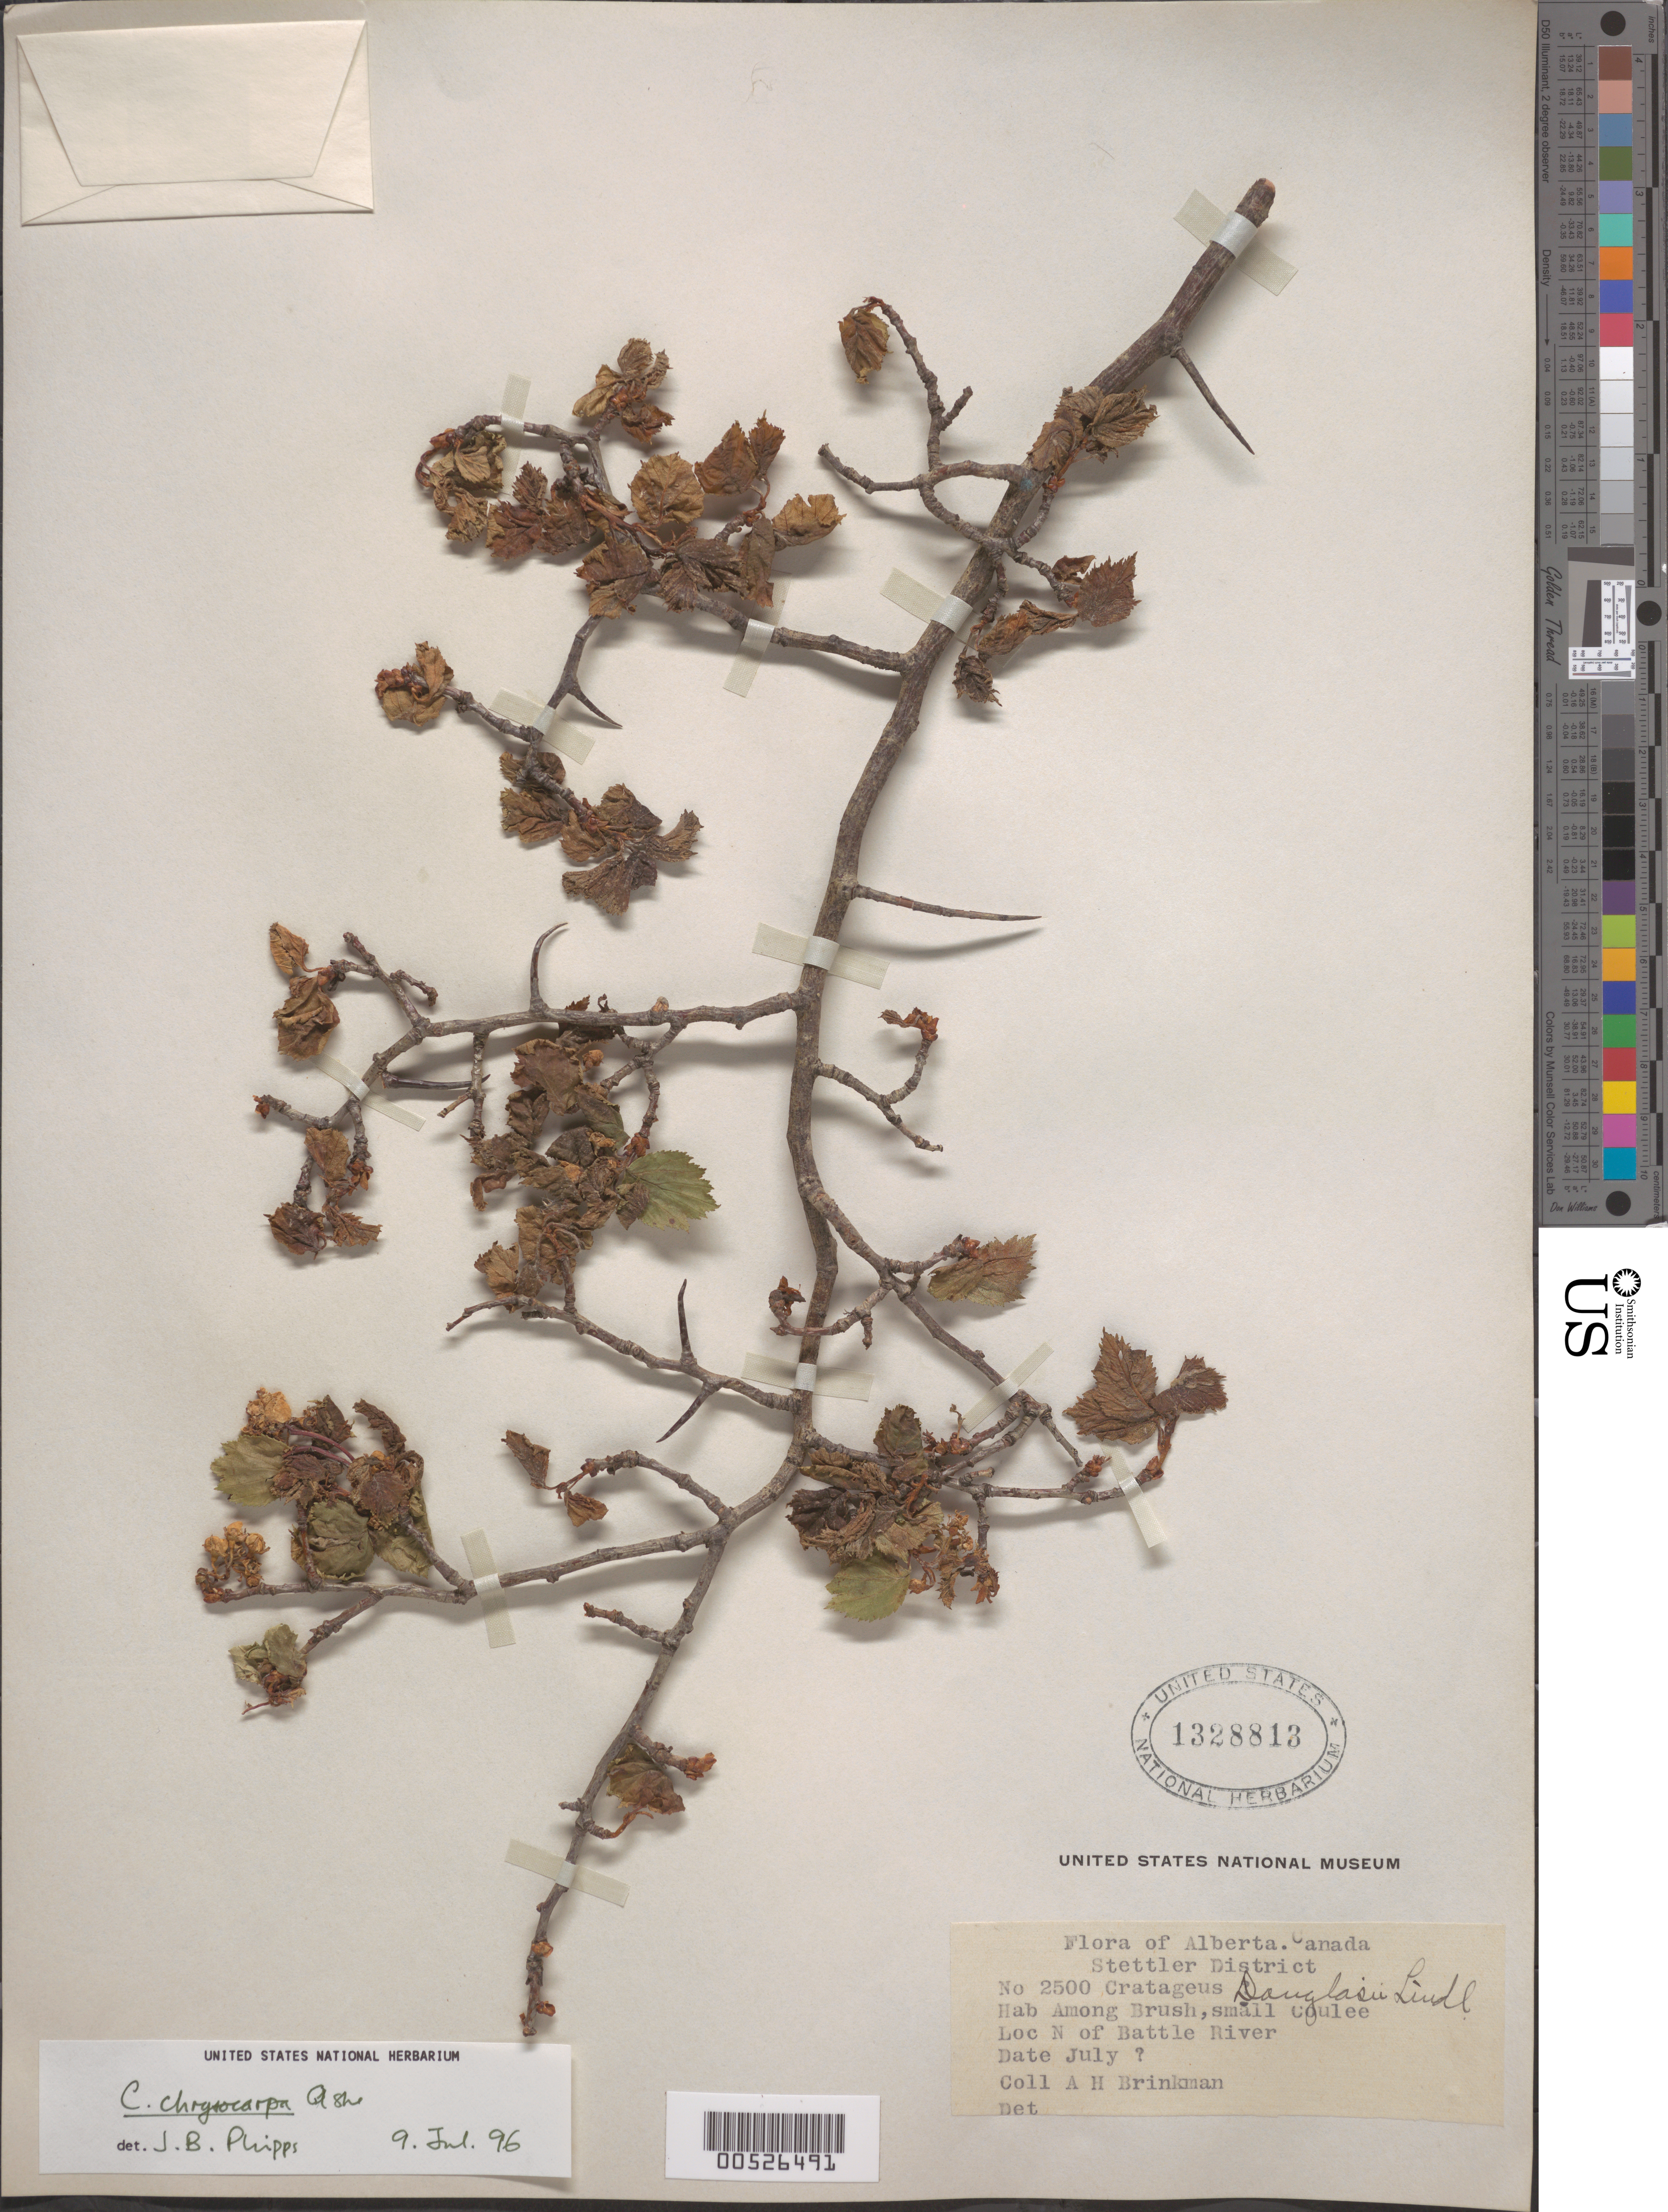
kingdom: Plantae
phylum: Tracheophyta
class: Magnoliopsida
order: Rosales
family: Rosaceae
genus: Crataegus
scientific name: Crataegus chrysocarpa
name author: Ashe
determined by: Phipps, James B., (UWO), University of Western Ontario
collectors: A. Brinkman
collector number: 2500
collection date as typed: Jul 19--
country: Canada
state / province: Alberta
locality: Settler (District), N of Battle River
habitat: Among brush, small coulee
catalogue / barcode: US 1328813